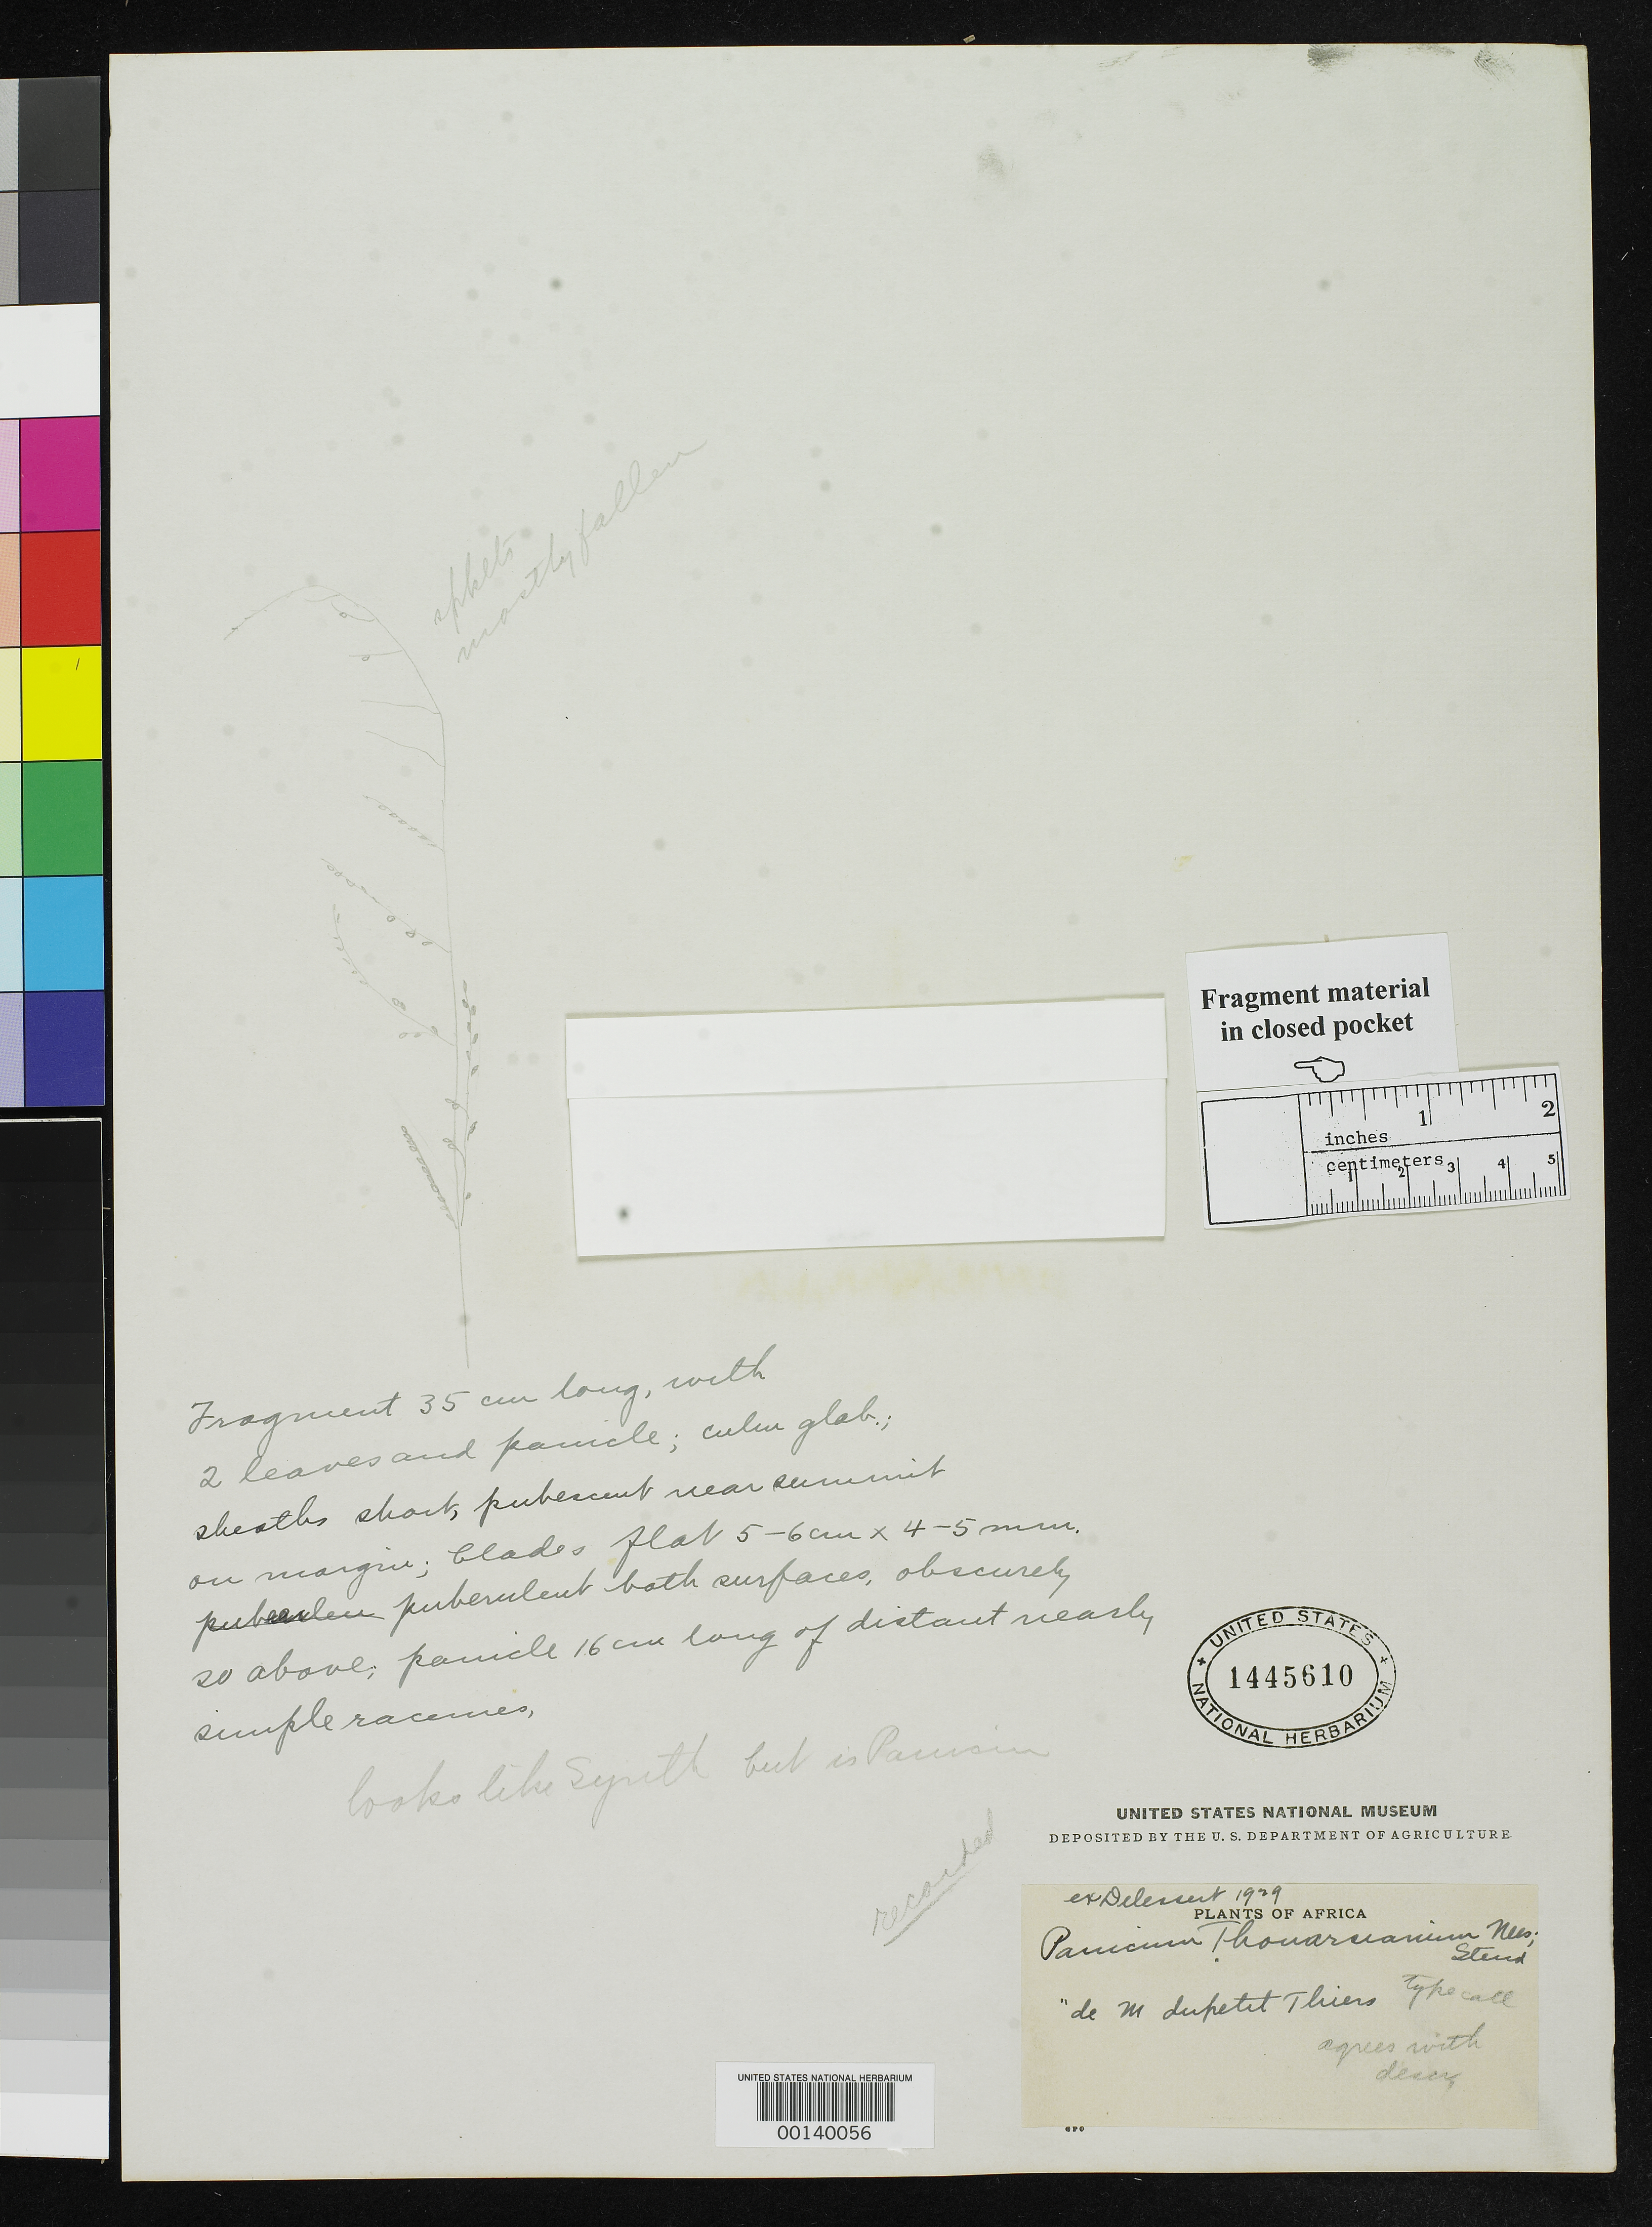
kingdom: Plantae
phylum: Tracheophyta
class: Liliopsida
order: Poales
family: Poaceae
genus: Panicum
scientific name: Panicum thouarsianum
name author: Nees ex Steud.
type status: Type Fragment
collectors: L. M. Du Petit-Thouars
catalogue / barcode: US 1445610